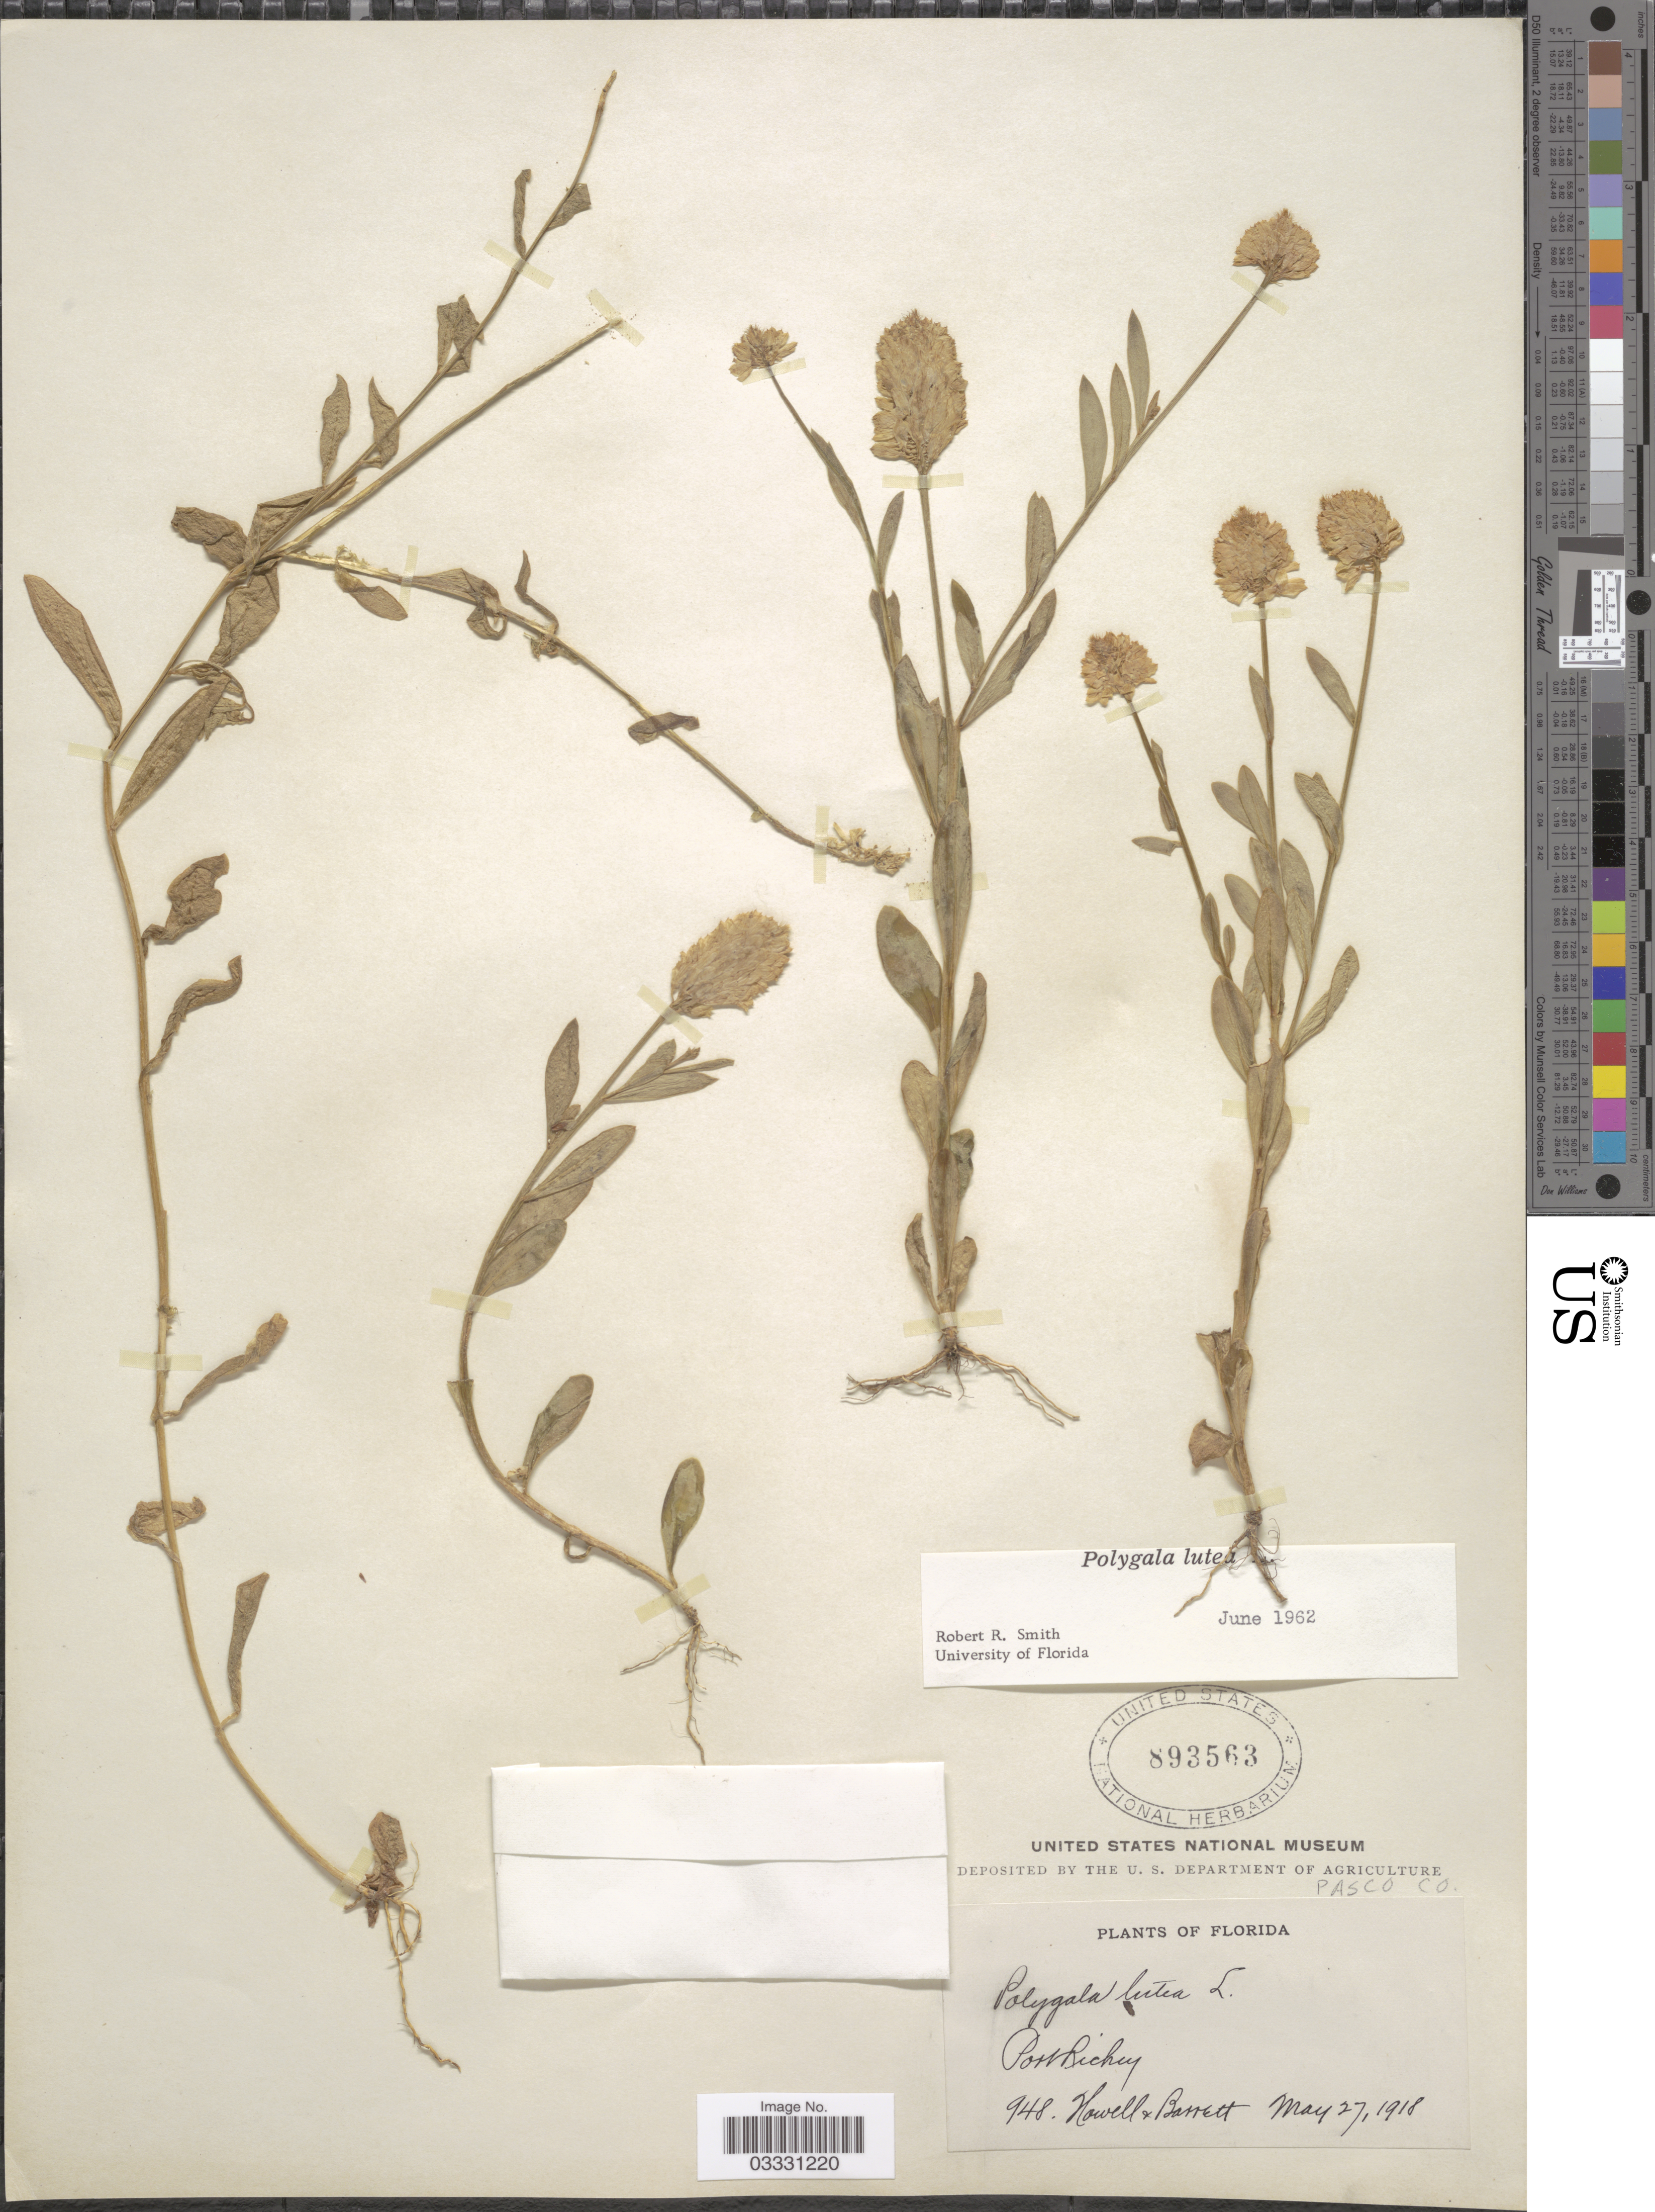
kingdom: Plantae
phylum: Tracheophyta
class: Magnoliopsida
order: Fabales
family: Polygalaceae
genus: Polygala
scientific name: Polygala lutea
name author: L.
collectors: -. Howell & -. Barrett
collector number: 948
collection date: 1918-05-27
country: United States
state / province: Florida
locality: Pasco Co. Port Richey.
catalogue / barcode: US 893563